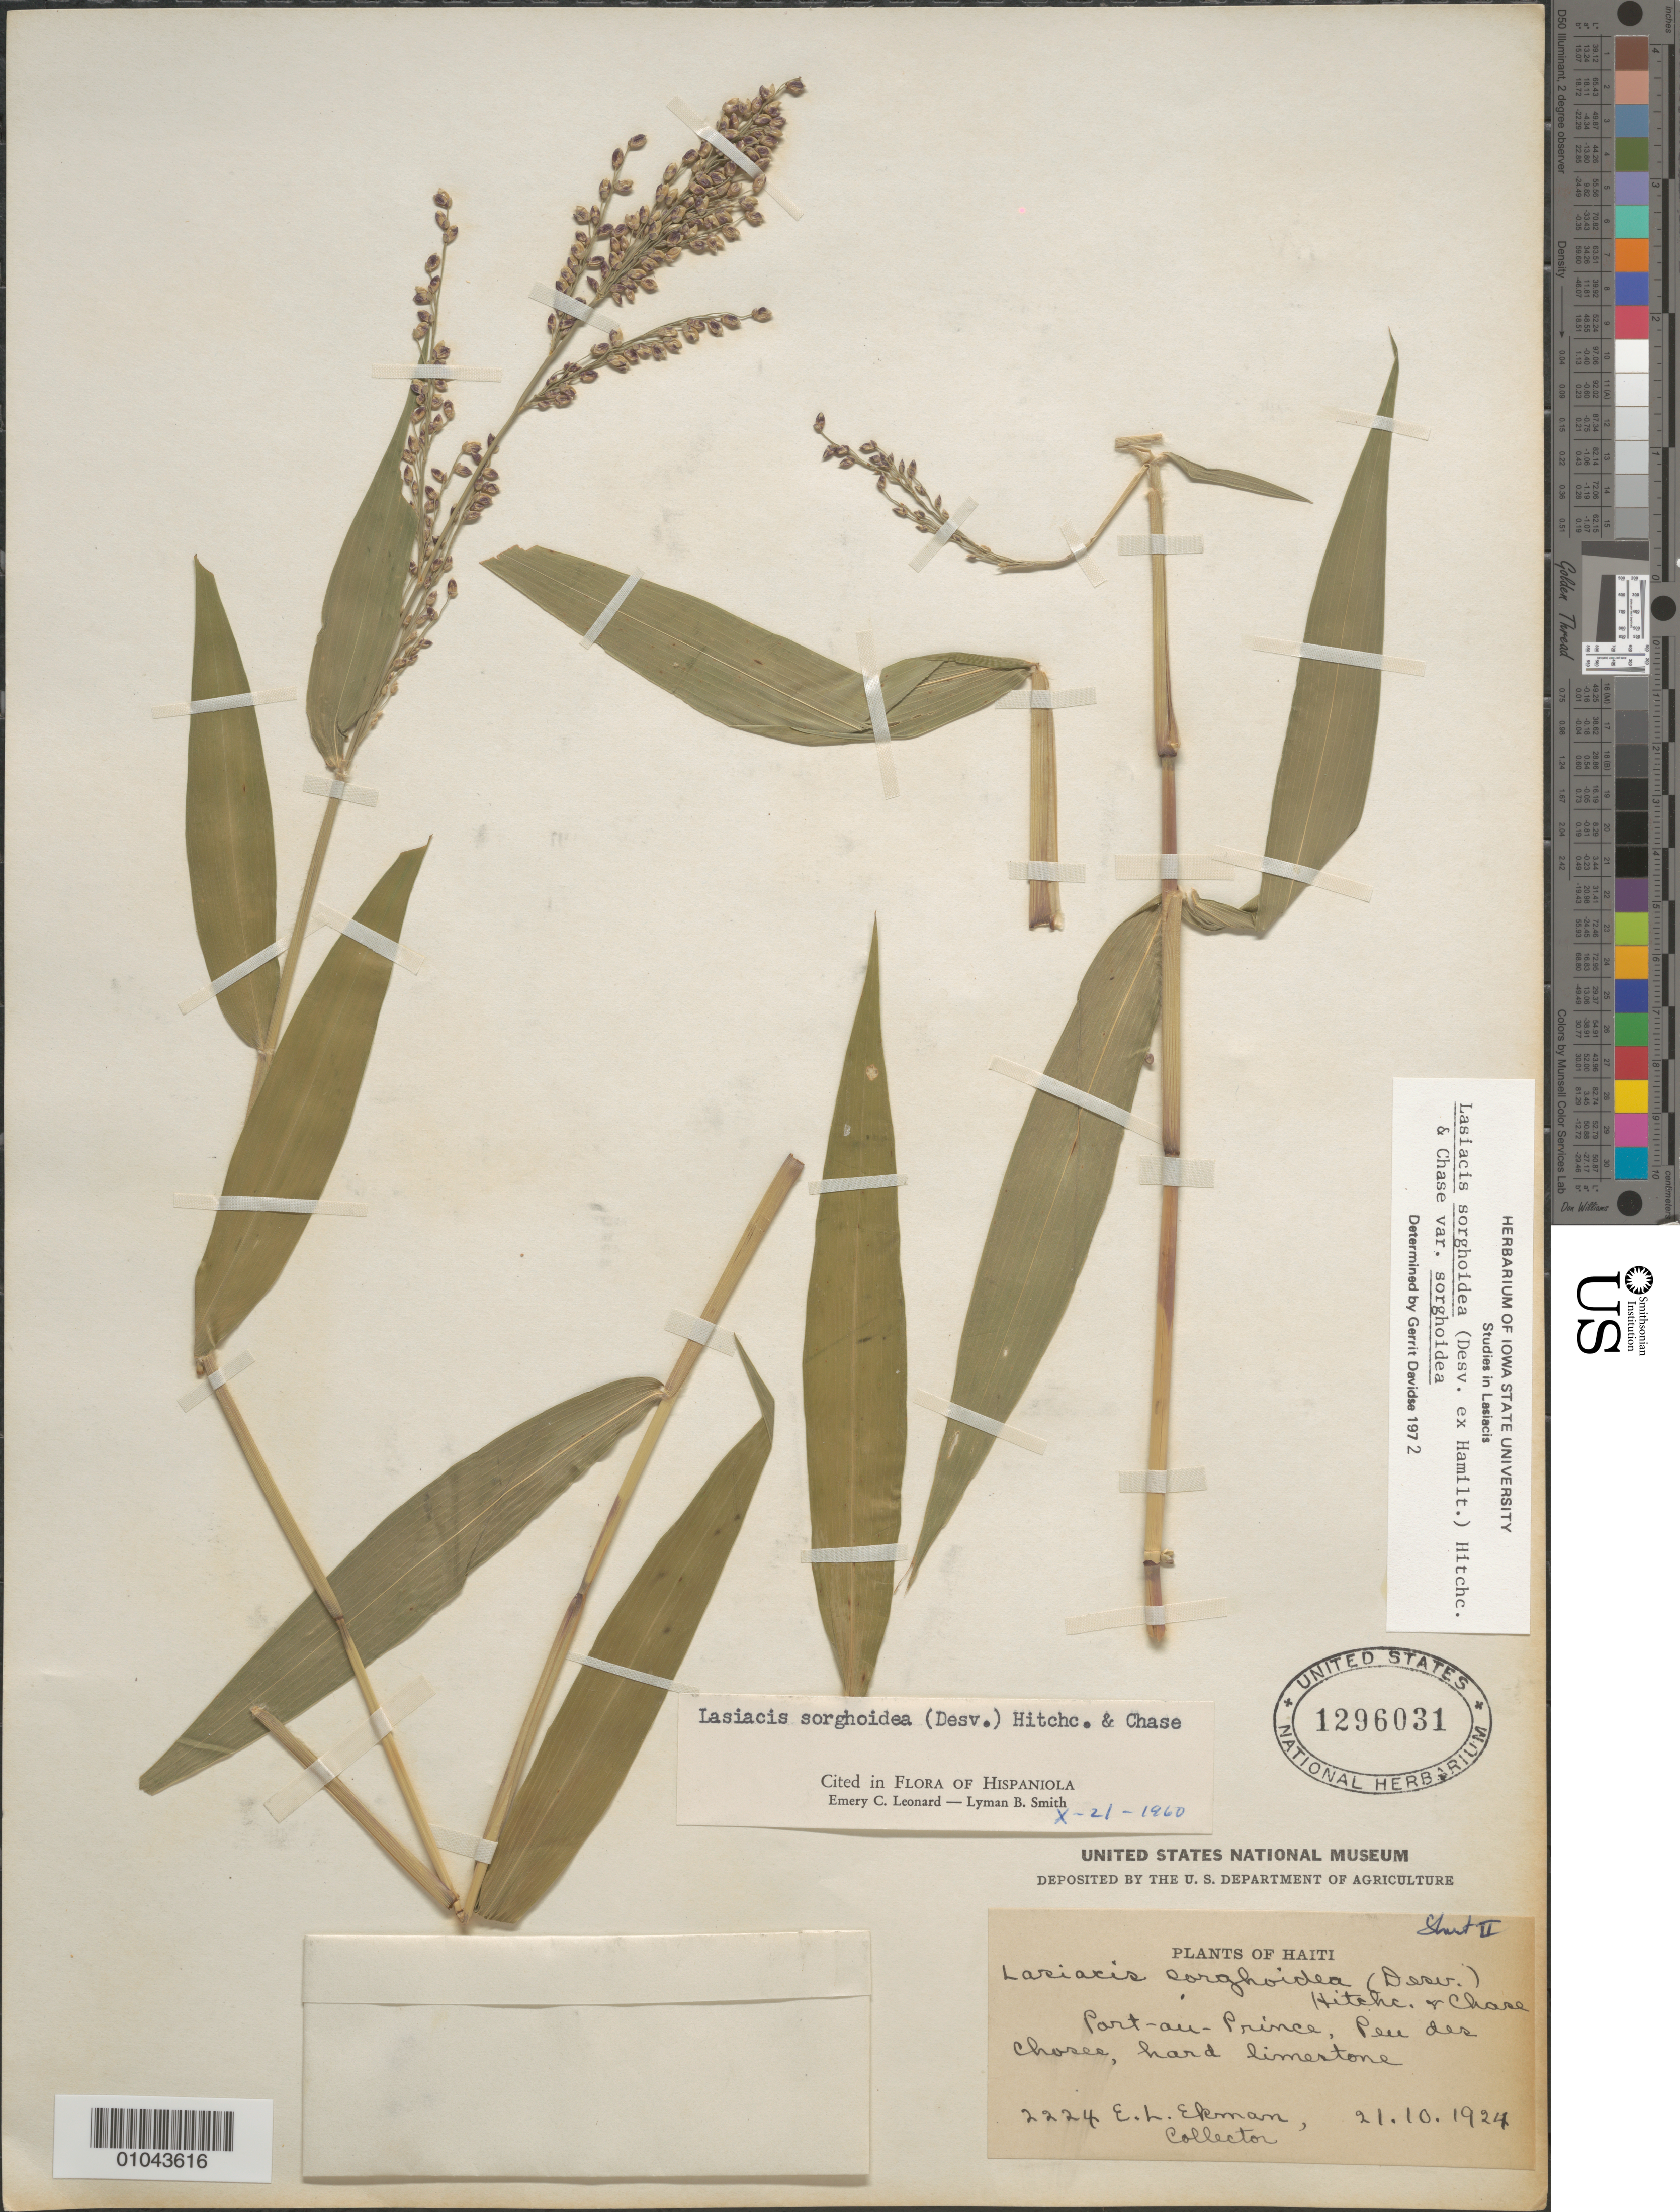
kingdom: Plantae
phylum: Tracheophyta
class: Liliopsida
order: Poales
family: Poaceae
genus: Lasiacis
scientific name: Lasiacis sorghoidea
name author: (Desv. ex Ham.) Hitchc. & Chase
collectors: E. L. Ekman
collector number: H 2224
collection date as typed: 21 Oct 1924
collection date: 1924-10-21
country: Haiti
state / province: Óuest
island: Hispaniola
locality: Port-au-Prince, Plee de Chasee, hard limestone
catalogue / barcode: US 1296031